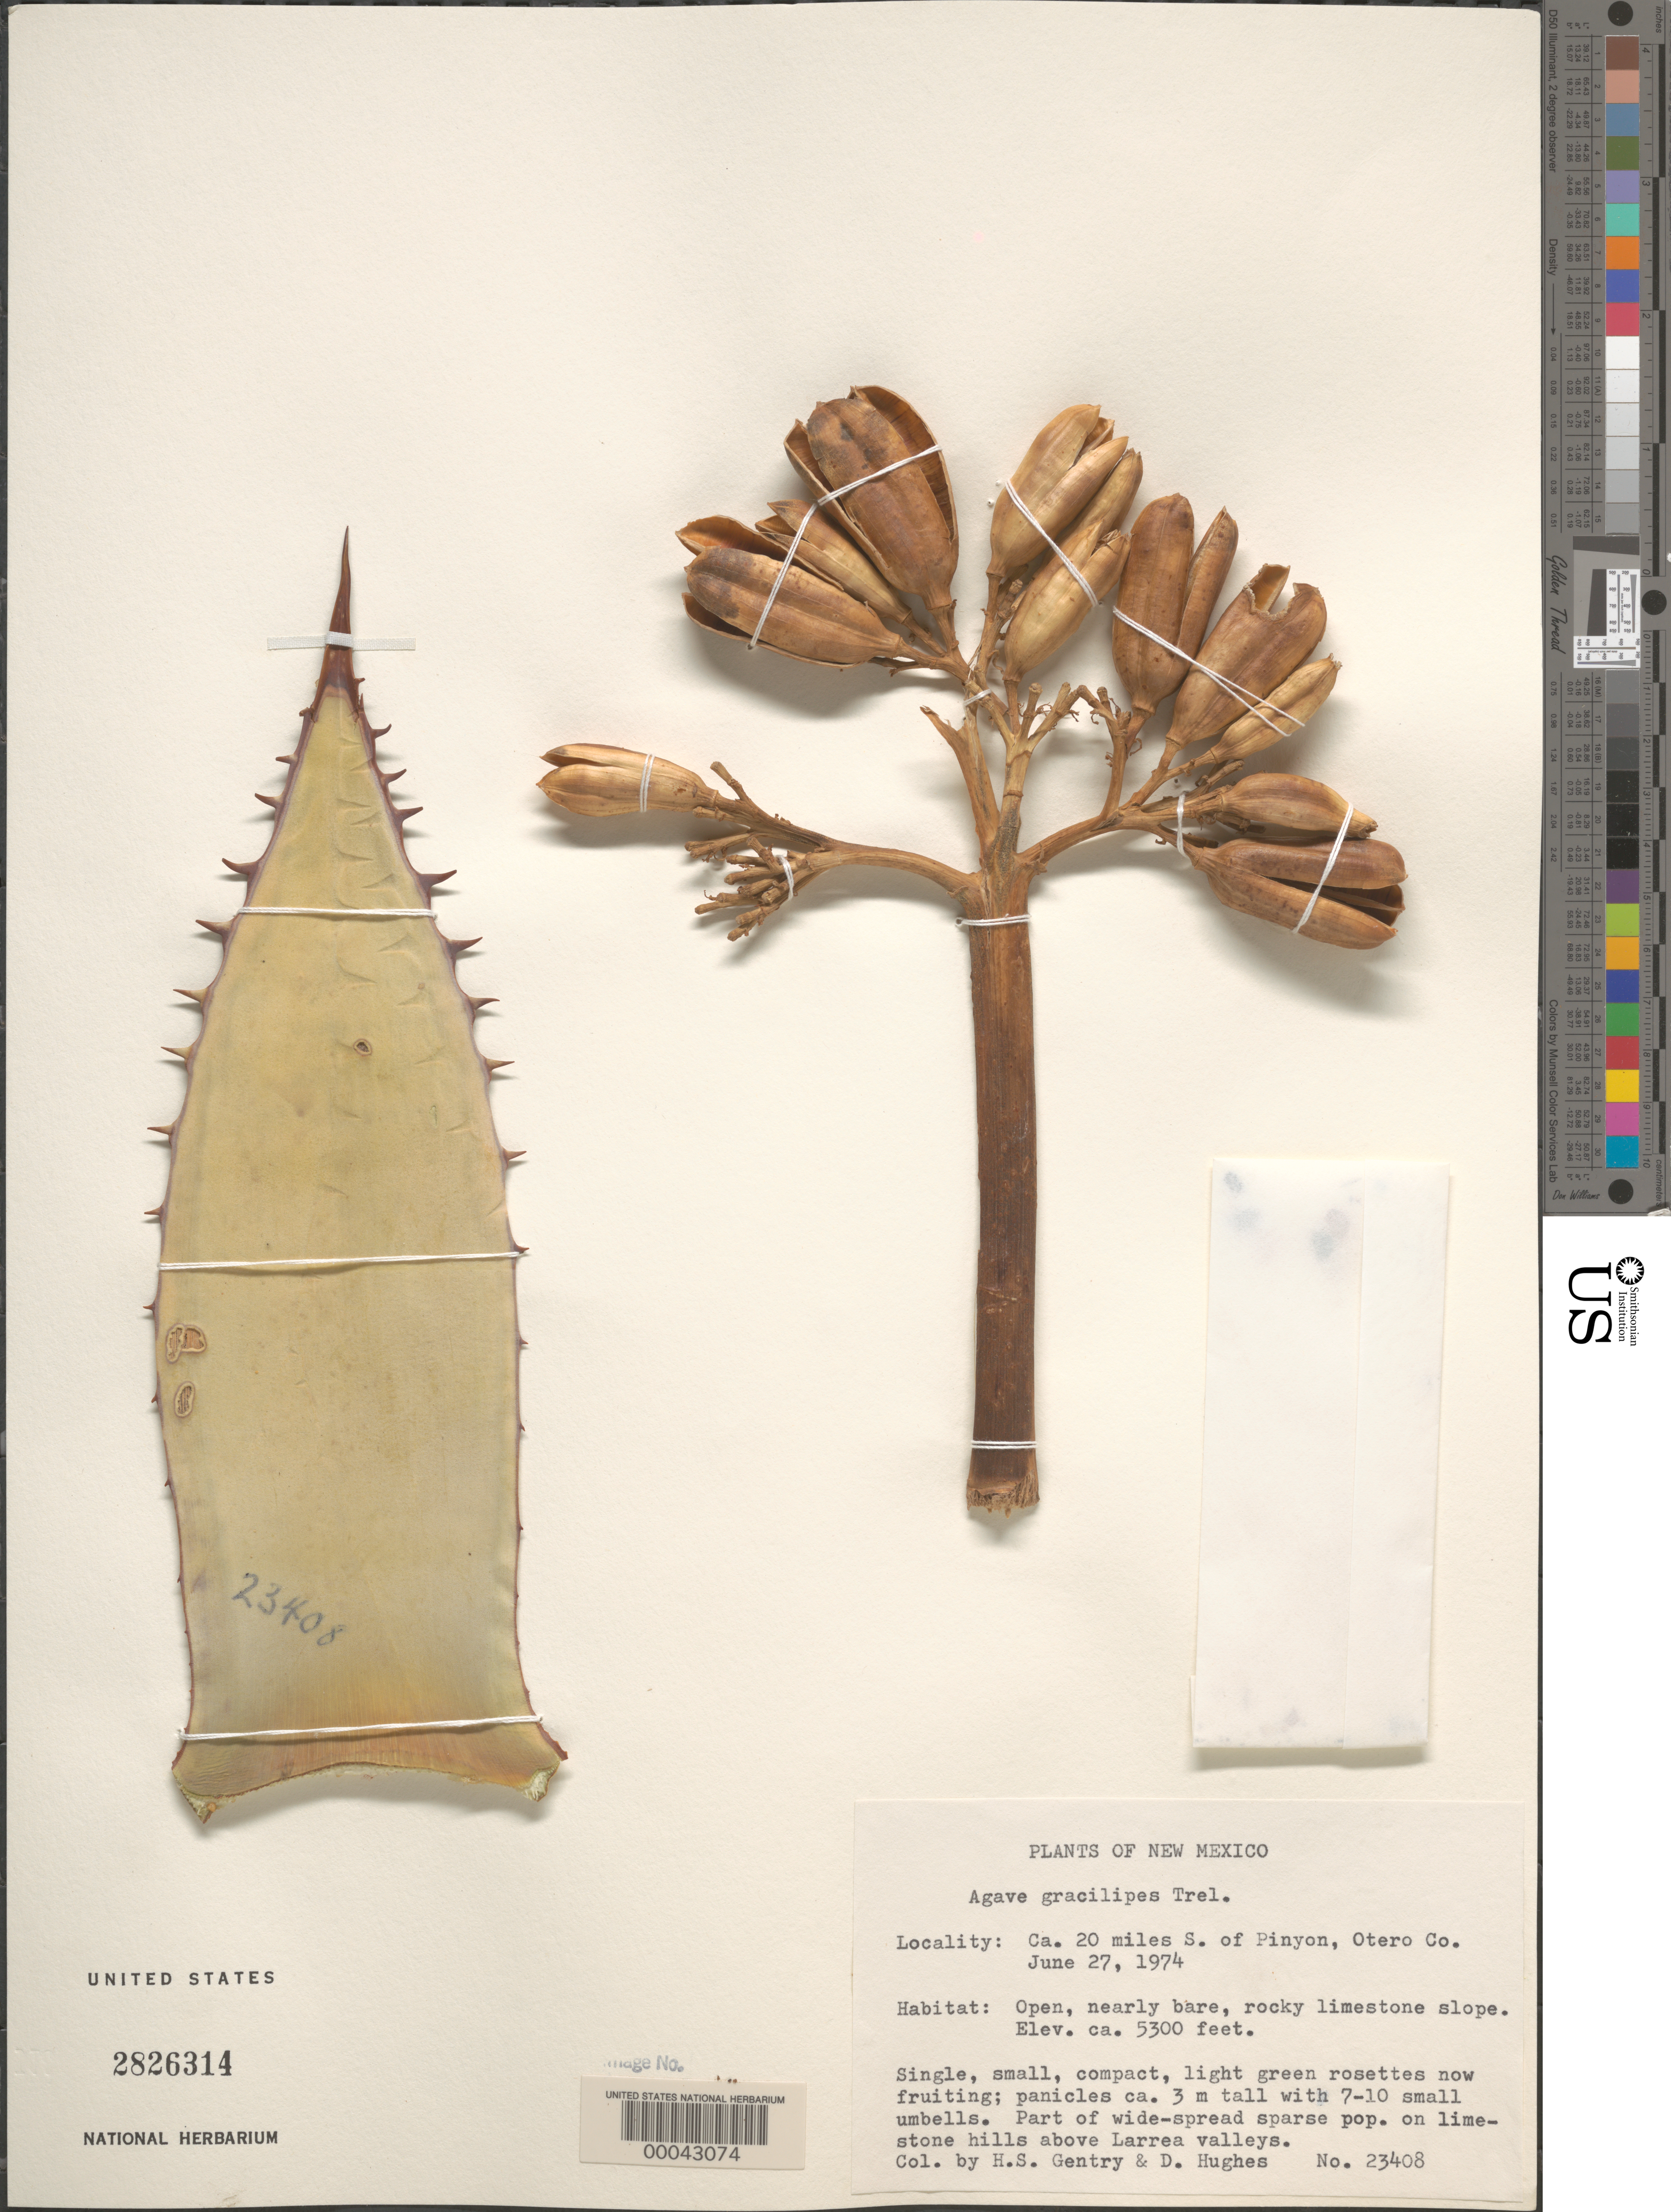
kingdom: Plantae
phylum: Tracheophyta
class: Liliopsida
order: Asparagales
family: Asparagaceae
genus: Agave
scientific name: Agave gracilipes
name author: Trel.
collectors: H. S. Gentry & D. Hughes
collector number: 23408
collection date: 1974-06-27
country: United States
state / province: New Mexico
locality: Ca. 20 miles S. of Pinyon, Otero Co.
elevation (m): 1615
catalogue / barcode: US 2826314